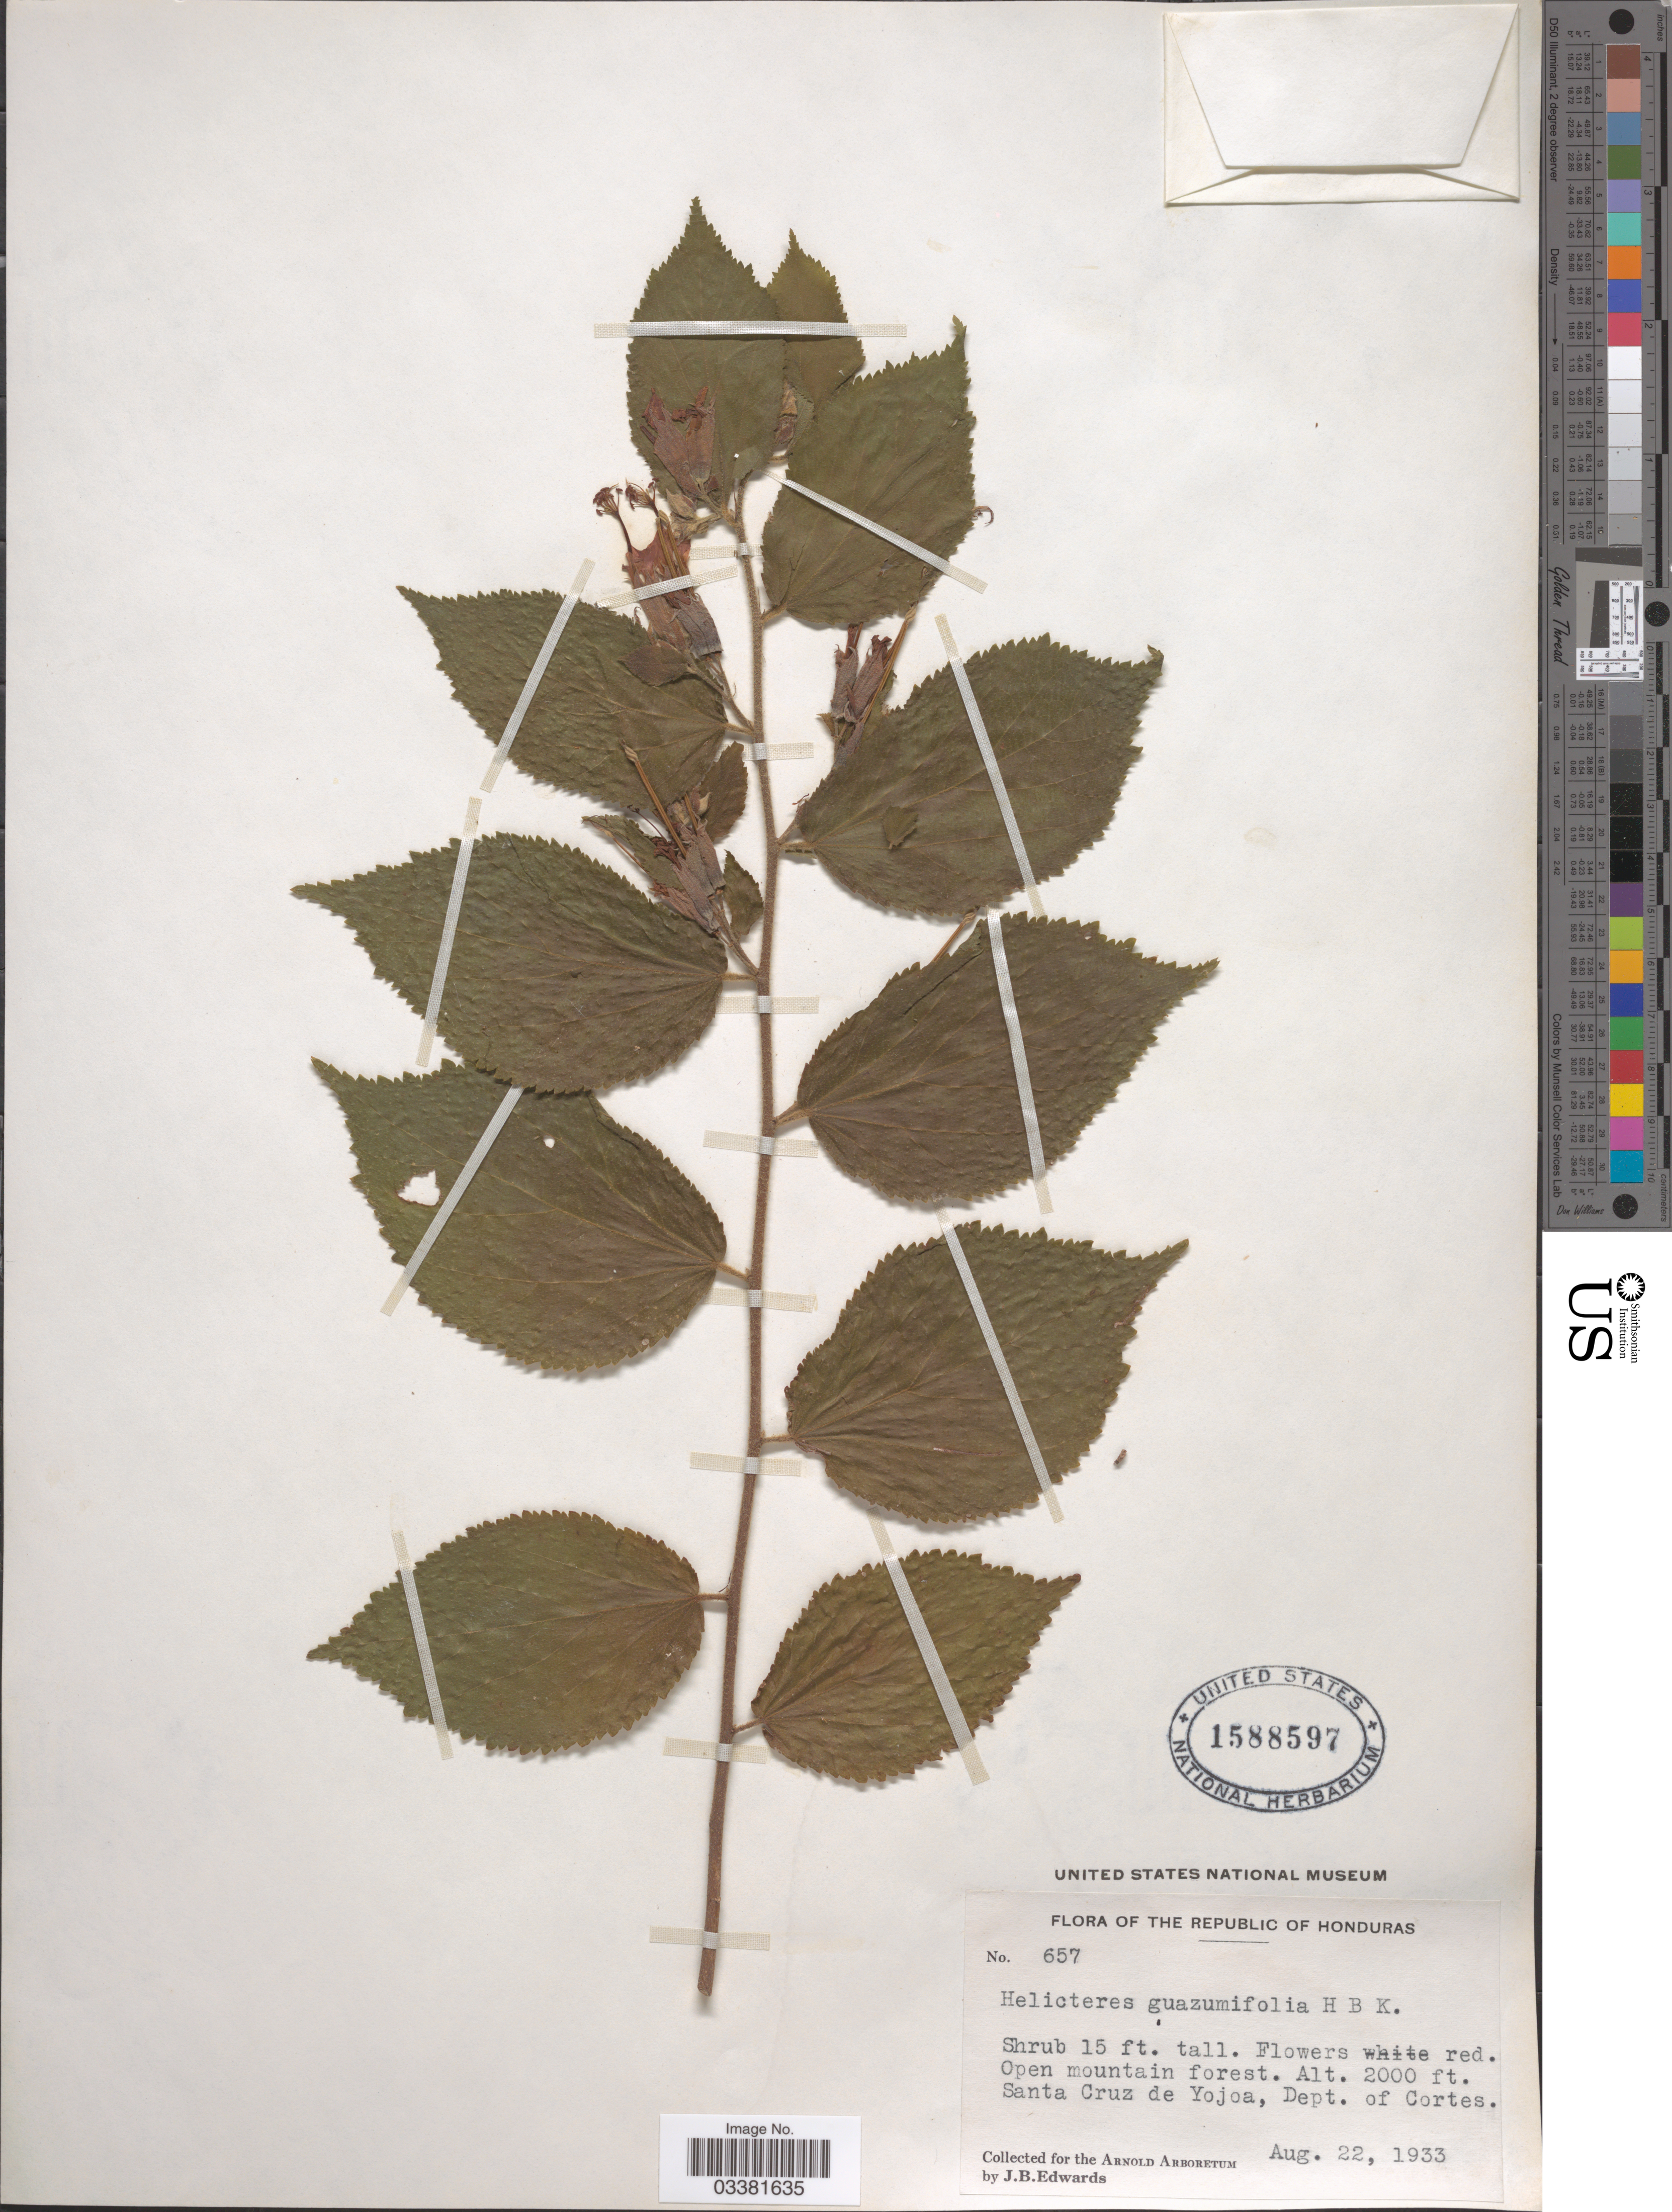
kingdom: Plantae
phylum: Tracheophyta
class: Magnoliopsida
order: Malvales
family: Malvaceae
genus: Helicteres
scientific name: Helicteres guazumifolia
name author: Kunth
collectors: J. B. Edwards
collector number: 657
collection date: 1933-08-22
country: Honduras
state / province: Cortés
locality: Santa Cruz de Yojoa, Dept. of Cortes.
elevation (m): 610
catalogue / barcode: US 1588597